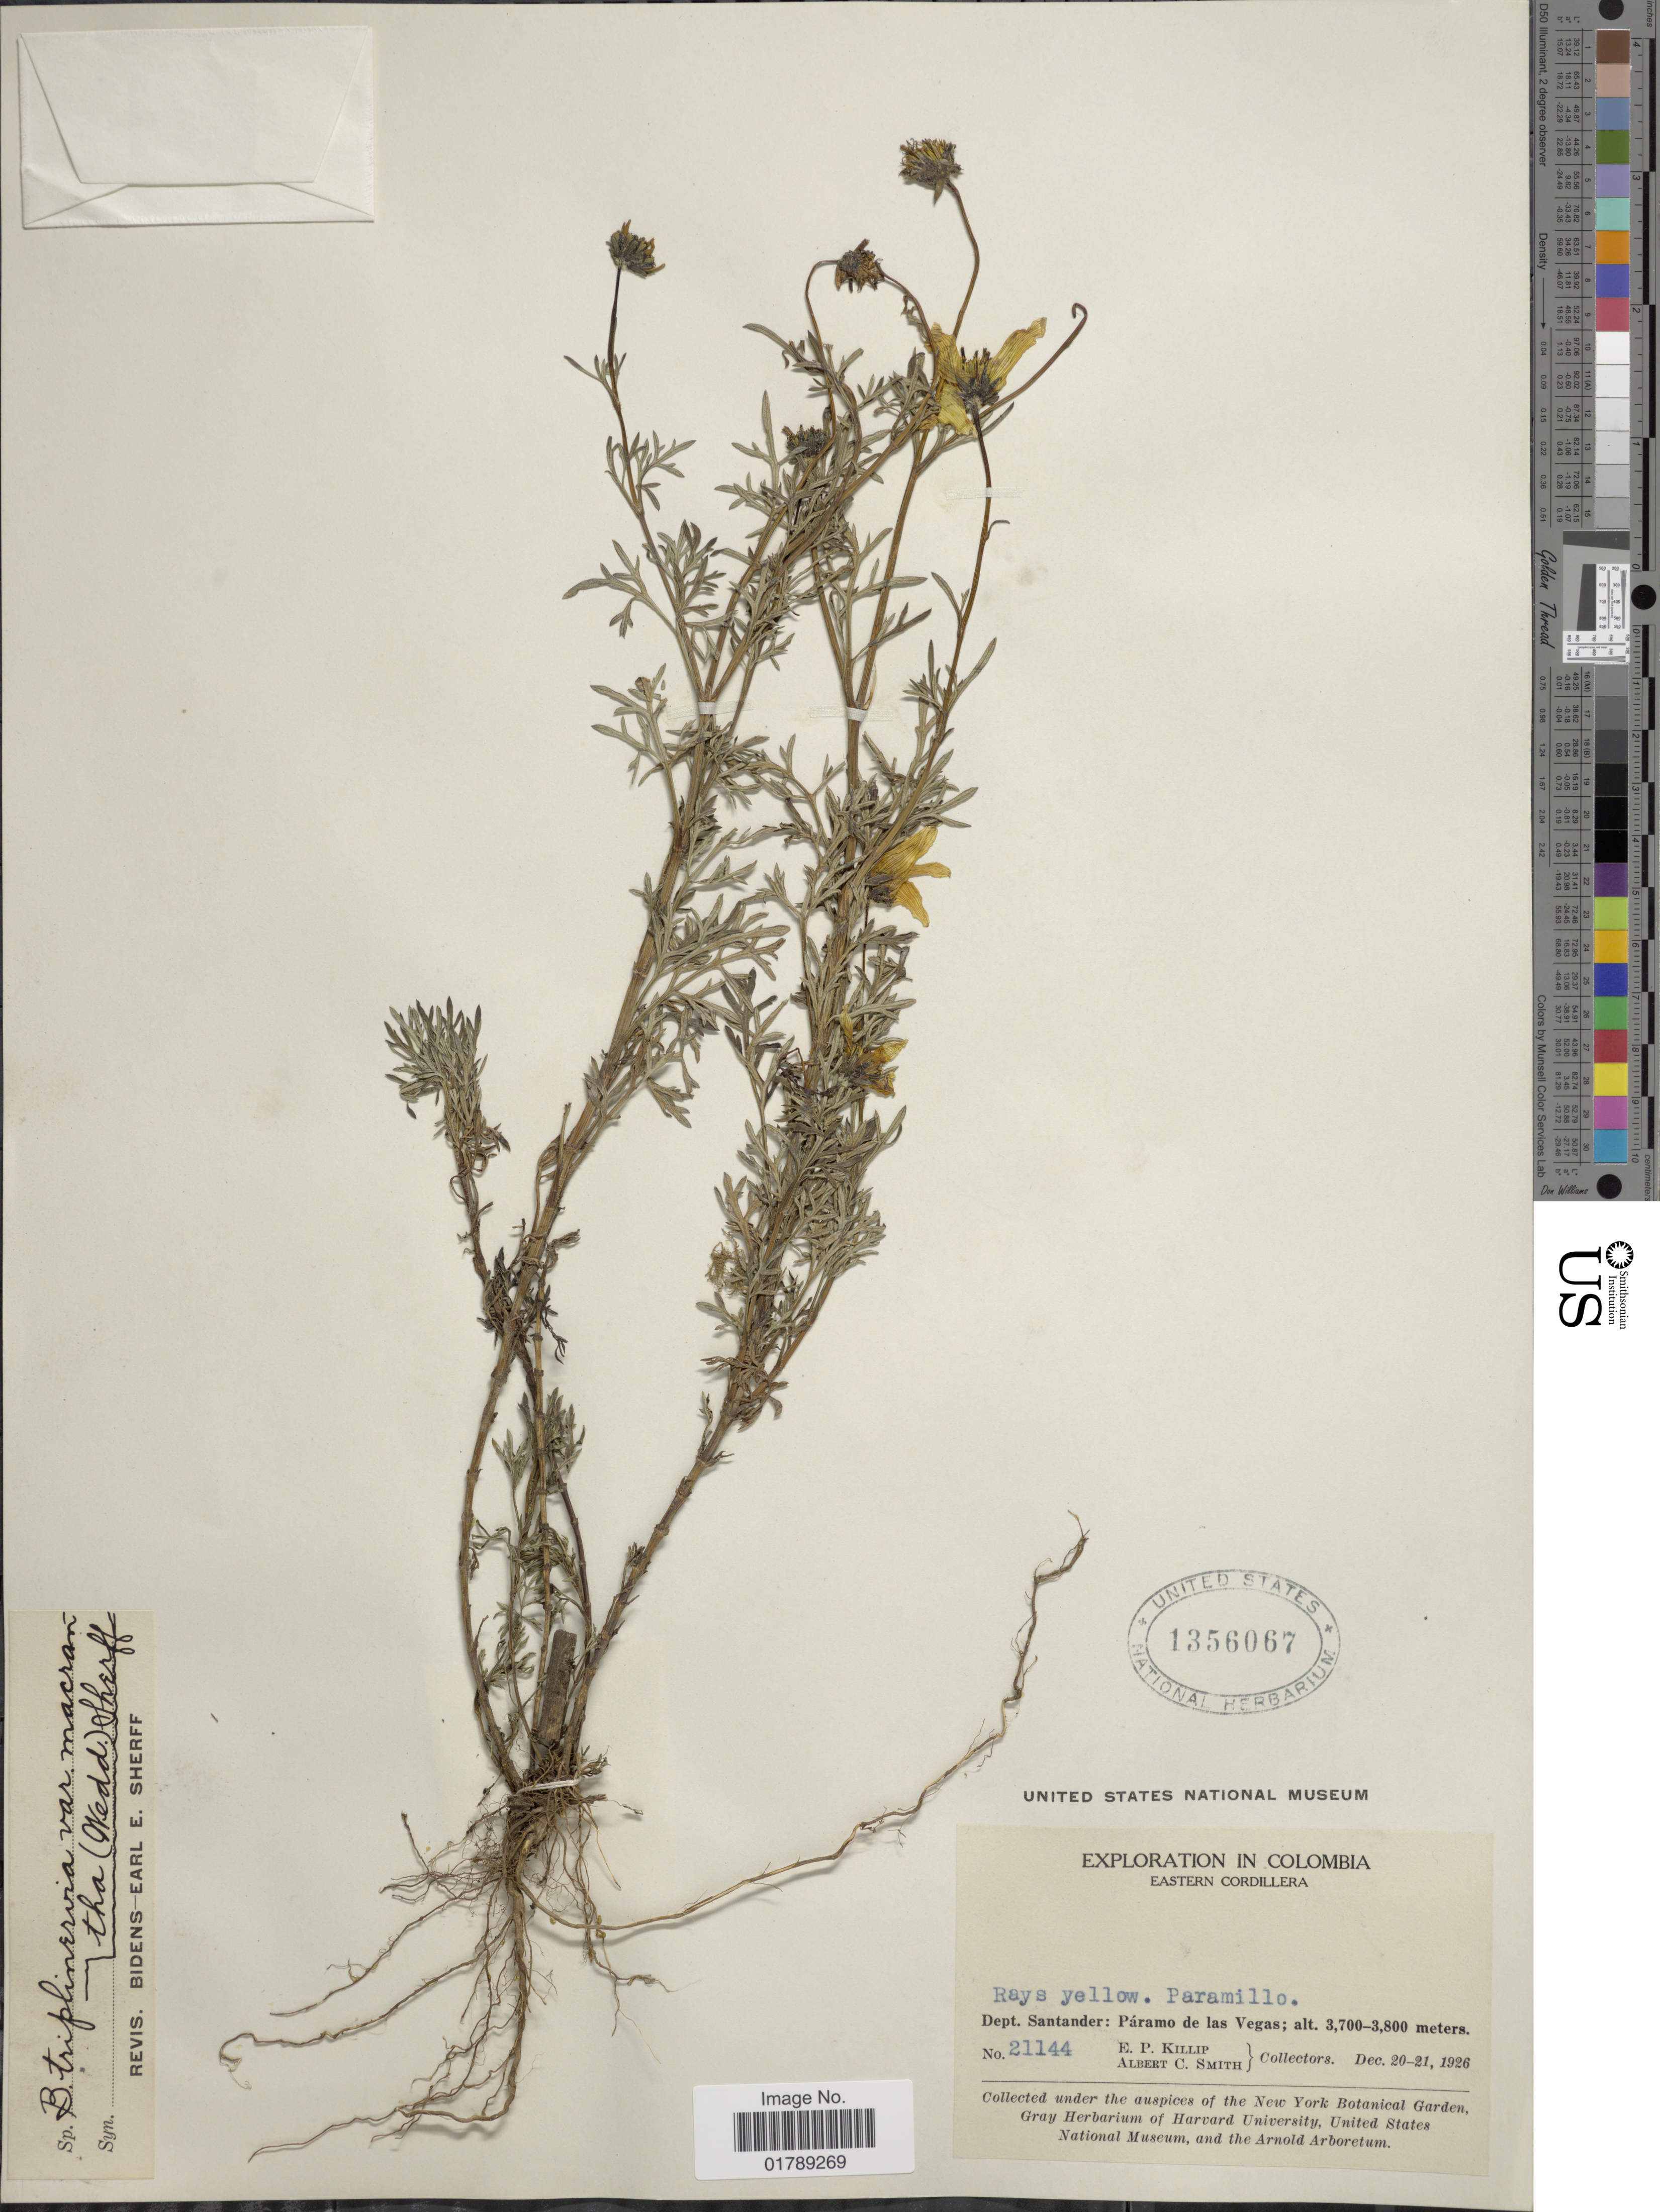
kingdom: Plantae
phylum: Tracheophyta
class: Magnoliopsida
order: Asterales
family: Asteraceae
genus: Bidens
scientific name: Bidens triplinervia var. macrantha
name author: (Wedd.) Sherff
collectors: E. P. Killip & A. C. Smith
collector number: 21144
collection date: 1926-12-20/1926-12-21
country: Colombia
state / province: Santander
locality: Eastern Cordillera. Páramo de las Vegas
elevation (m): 3700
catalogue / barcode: US 1356067